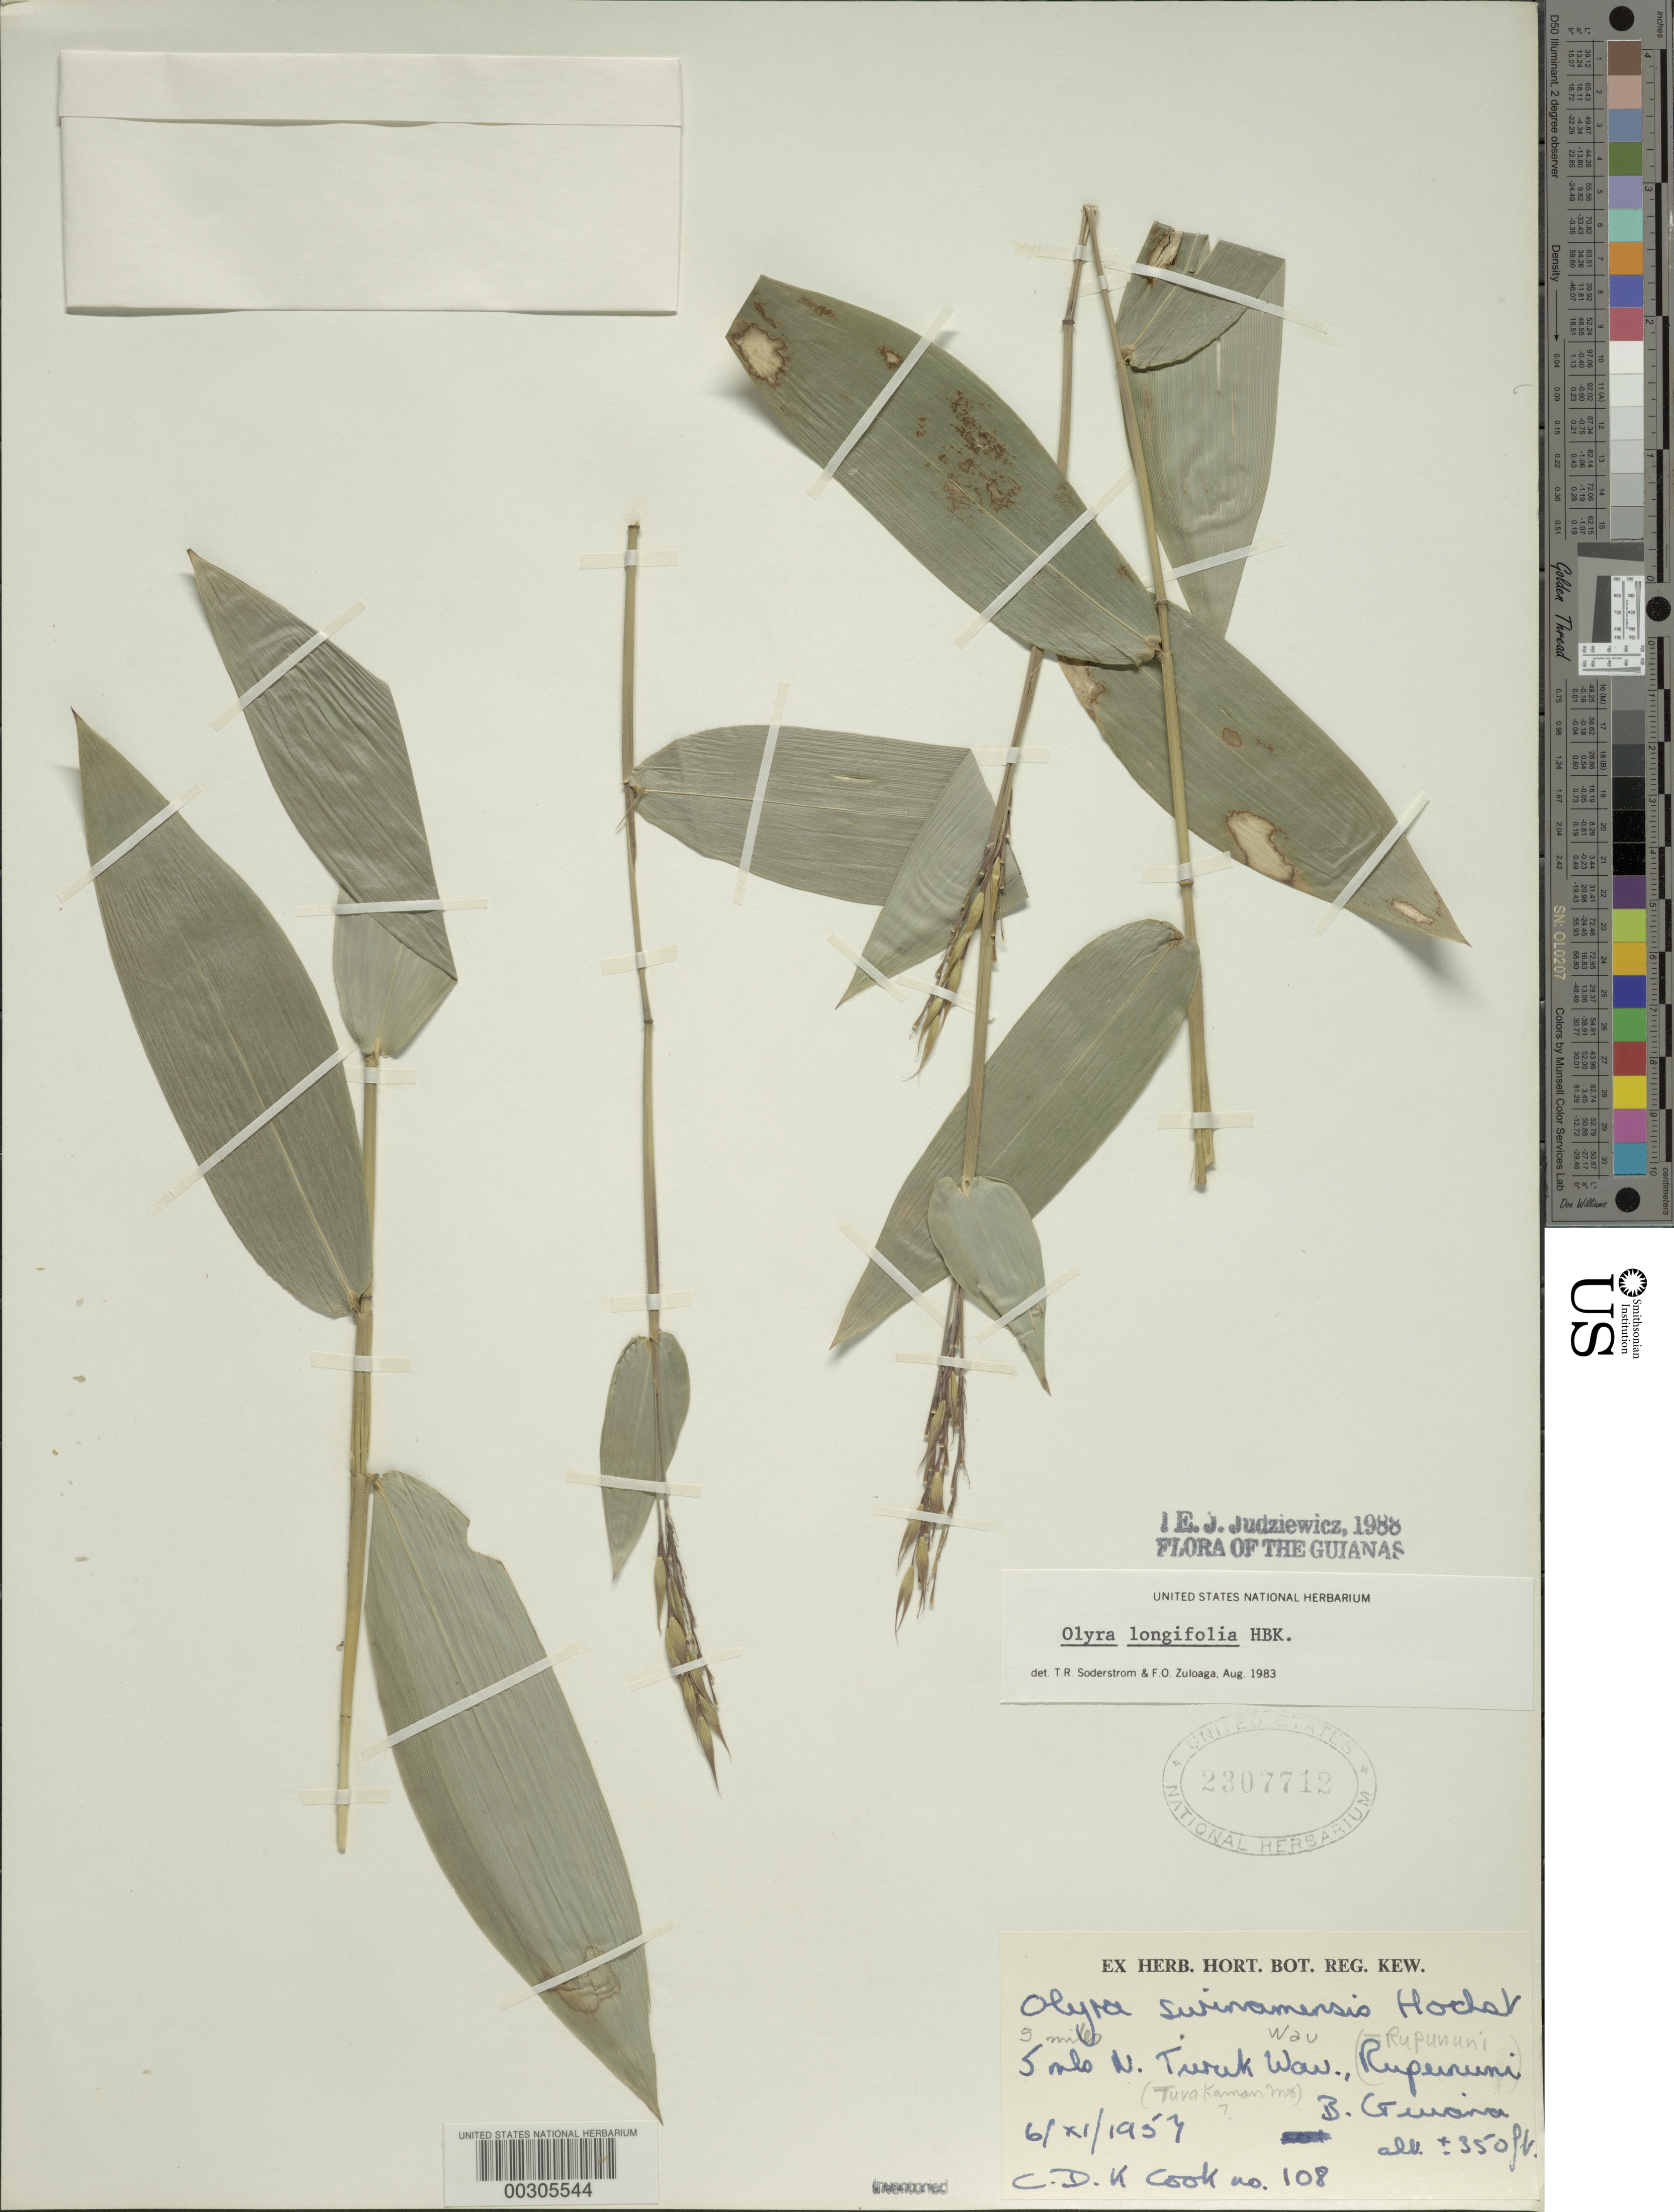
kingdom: Plantae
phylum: Tracheophyta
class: Liliopsida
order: Poales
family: Poaceae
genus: Olyra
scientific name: Olyra longifolia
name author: Kunth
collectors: C. D. K. Cook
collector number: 108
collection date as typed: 06 Nov 1957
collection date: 1957-11-06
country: Guyana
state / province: E. Berbice-Corentyne / Potaro-Siparuni / U. Takutu-U. Essequibo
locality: (former) Rupununi Dist.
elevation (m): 107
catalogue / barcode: US 2307712